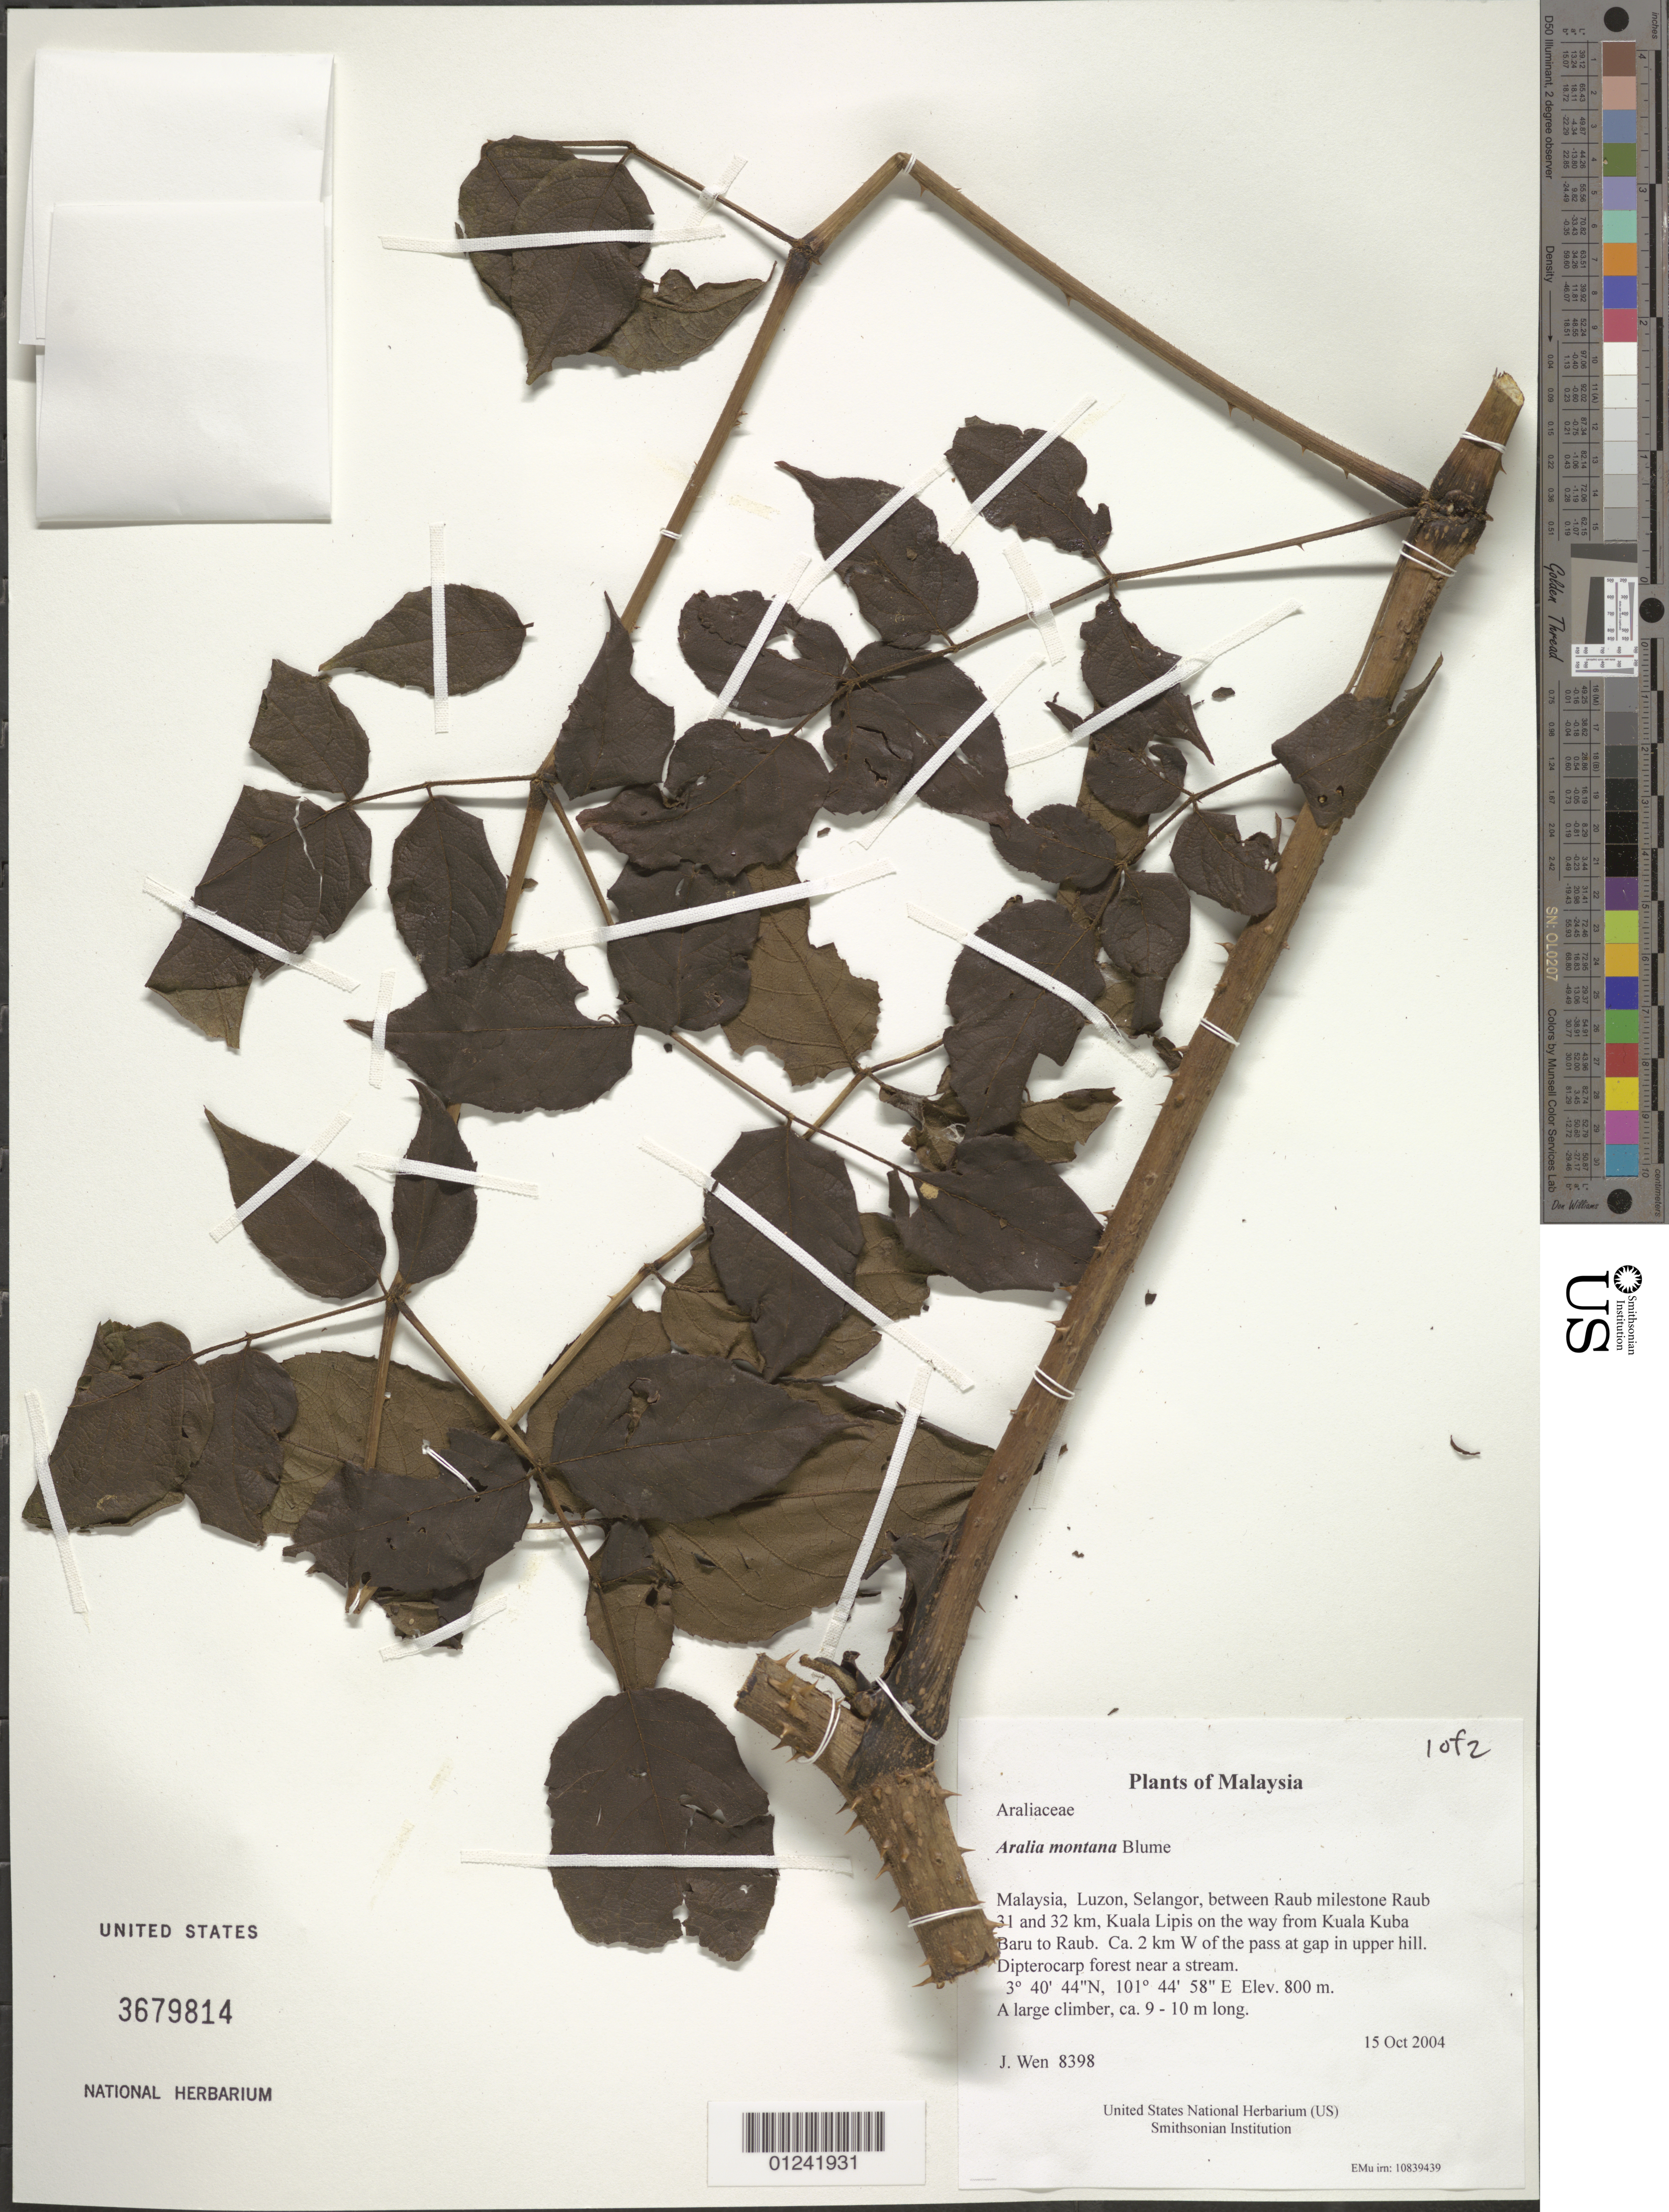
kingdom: Plantae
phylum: Tracheophyta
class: Magnoliopsida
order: Apiales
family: Araliaceae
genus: Aralia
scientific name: Aralia montana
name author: Blume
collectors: J. Wen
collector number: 8398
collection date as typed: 15 Oct 2004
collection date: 2004-10-15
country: Malaysia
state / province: Selangor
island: Luzon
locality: between Raub milestone Raub 31 and 32 km, Kuala Lipis on the way from Kuala Kuba Baru to Raub. Ca. 2 km W of the pass at gap in upper hill. Dipterocarp forest near a stream.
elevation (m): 800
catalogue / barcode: US 3679814